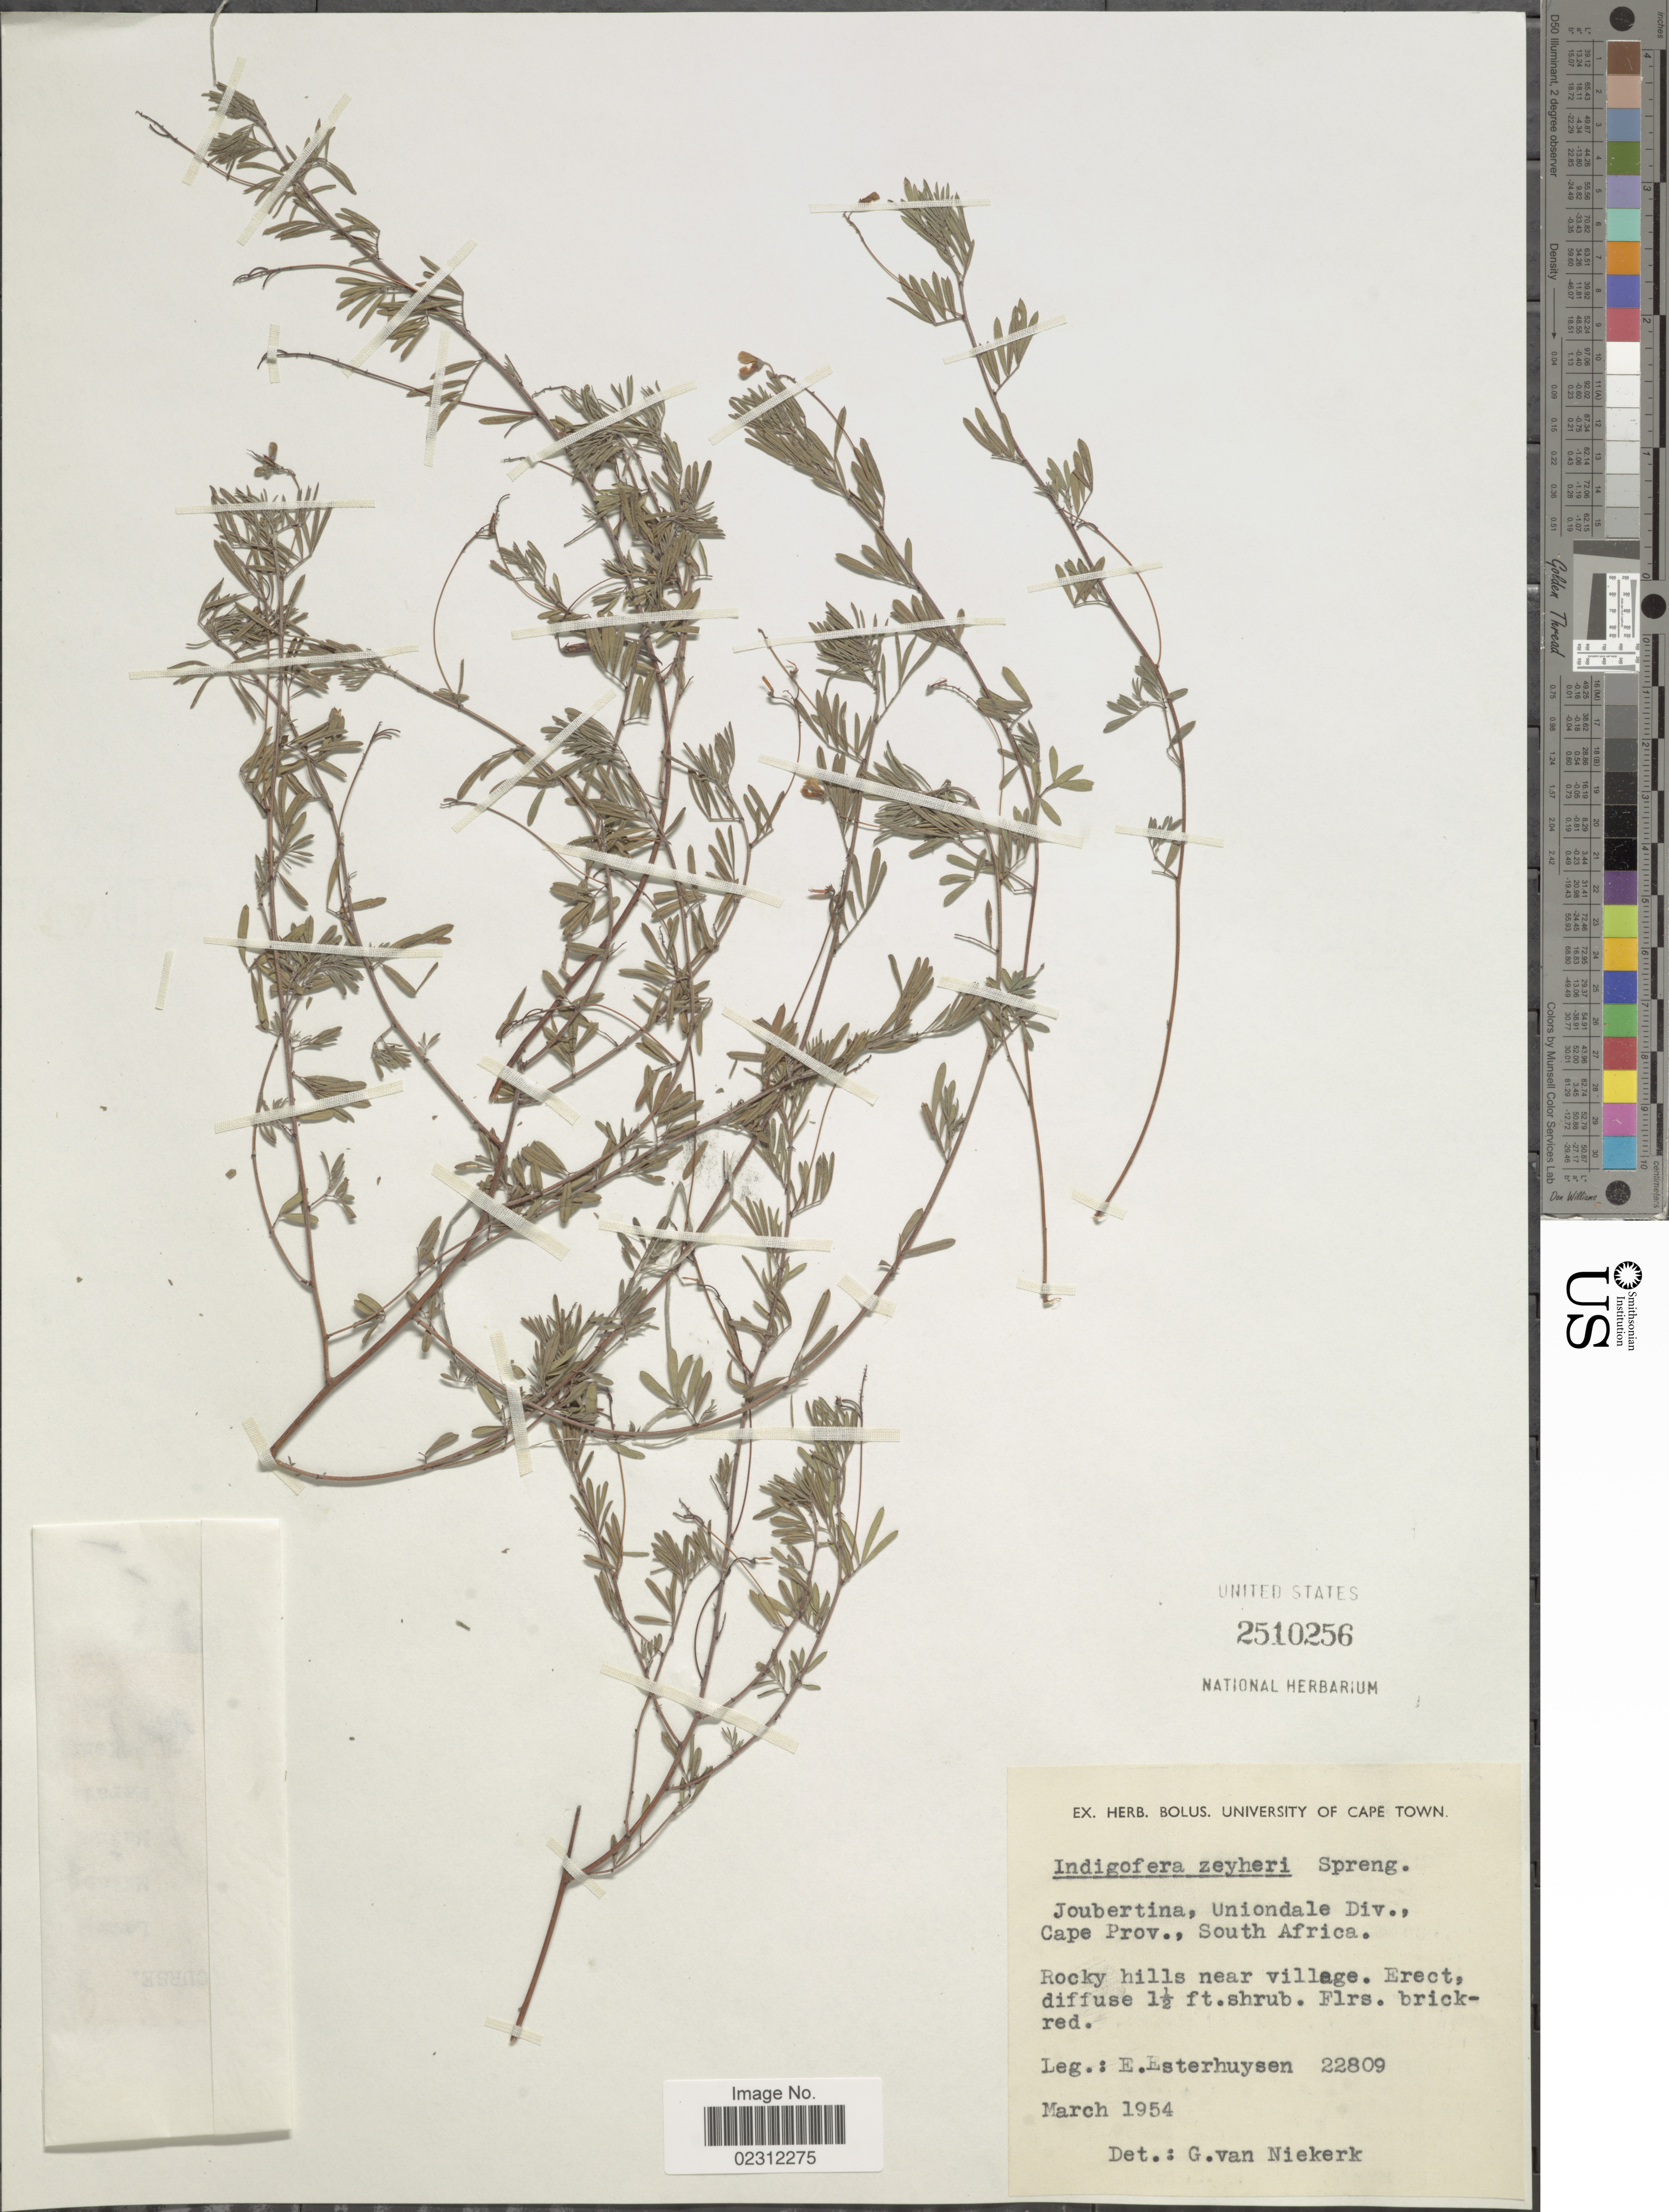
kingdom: Plantae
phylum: Tracheophyta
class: Magnoliopsida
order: Fabales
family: Fabaceae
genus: Indigofera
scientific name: Indigofera zeyheri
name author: Eckl. & Zeyh.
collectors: E. E. Esterhuysen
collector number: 22809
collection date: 1954-03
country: South Africa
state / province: Western Cape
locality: Joubertina, Undiondale Div., Cape prov., South Africa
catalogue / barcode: US 2510256